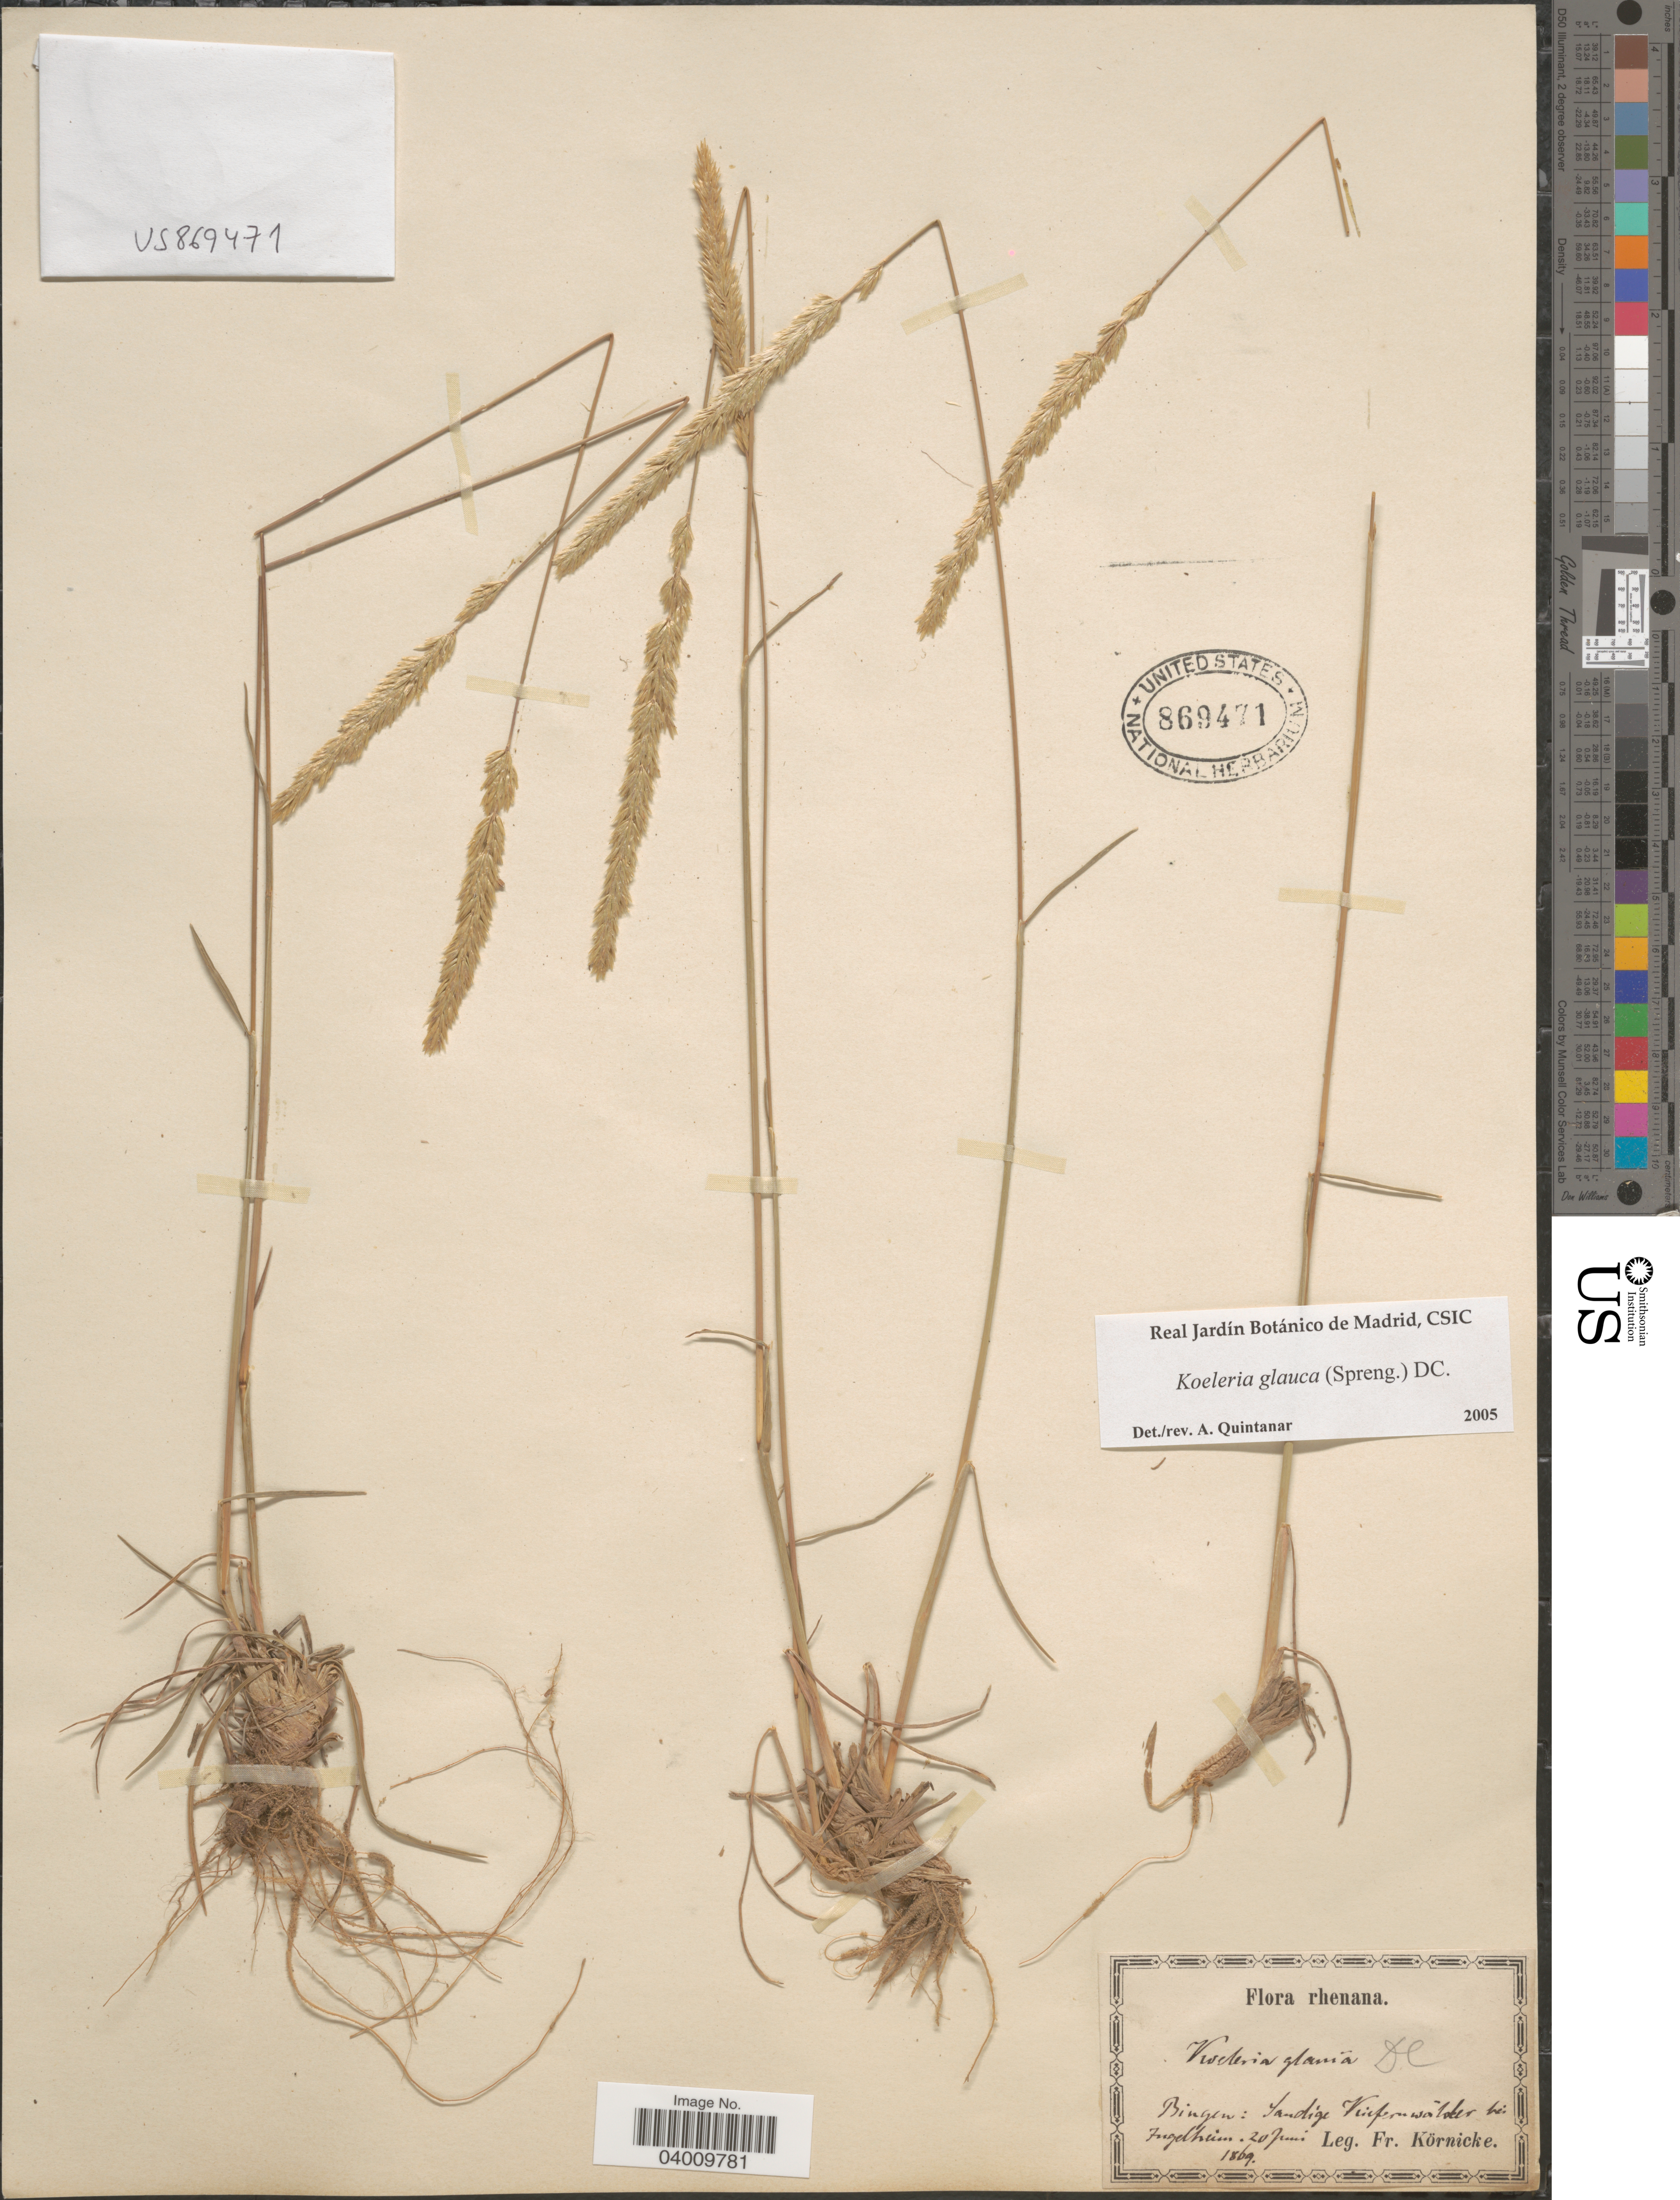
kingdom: Plantae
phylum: Tracheophyta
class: Liliopsida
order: Poales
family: Poaceae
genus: Koeleria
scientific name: Koeleria glauca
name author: (Spreng.) DC.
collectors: F. A. Körnicke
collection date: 1869-06-20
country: Germany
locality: Rhenana. Bingen: sandige Vintemwalsker bei Ingelheim. [interpreted]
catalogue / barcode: US 869471